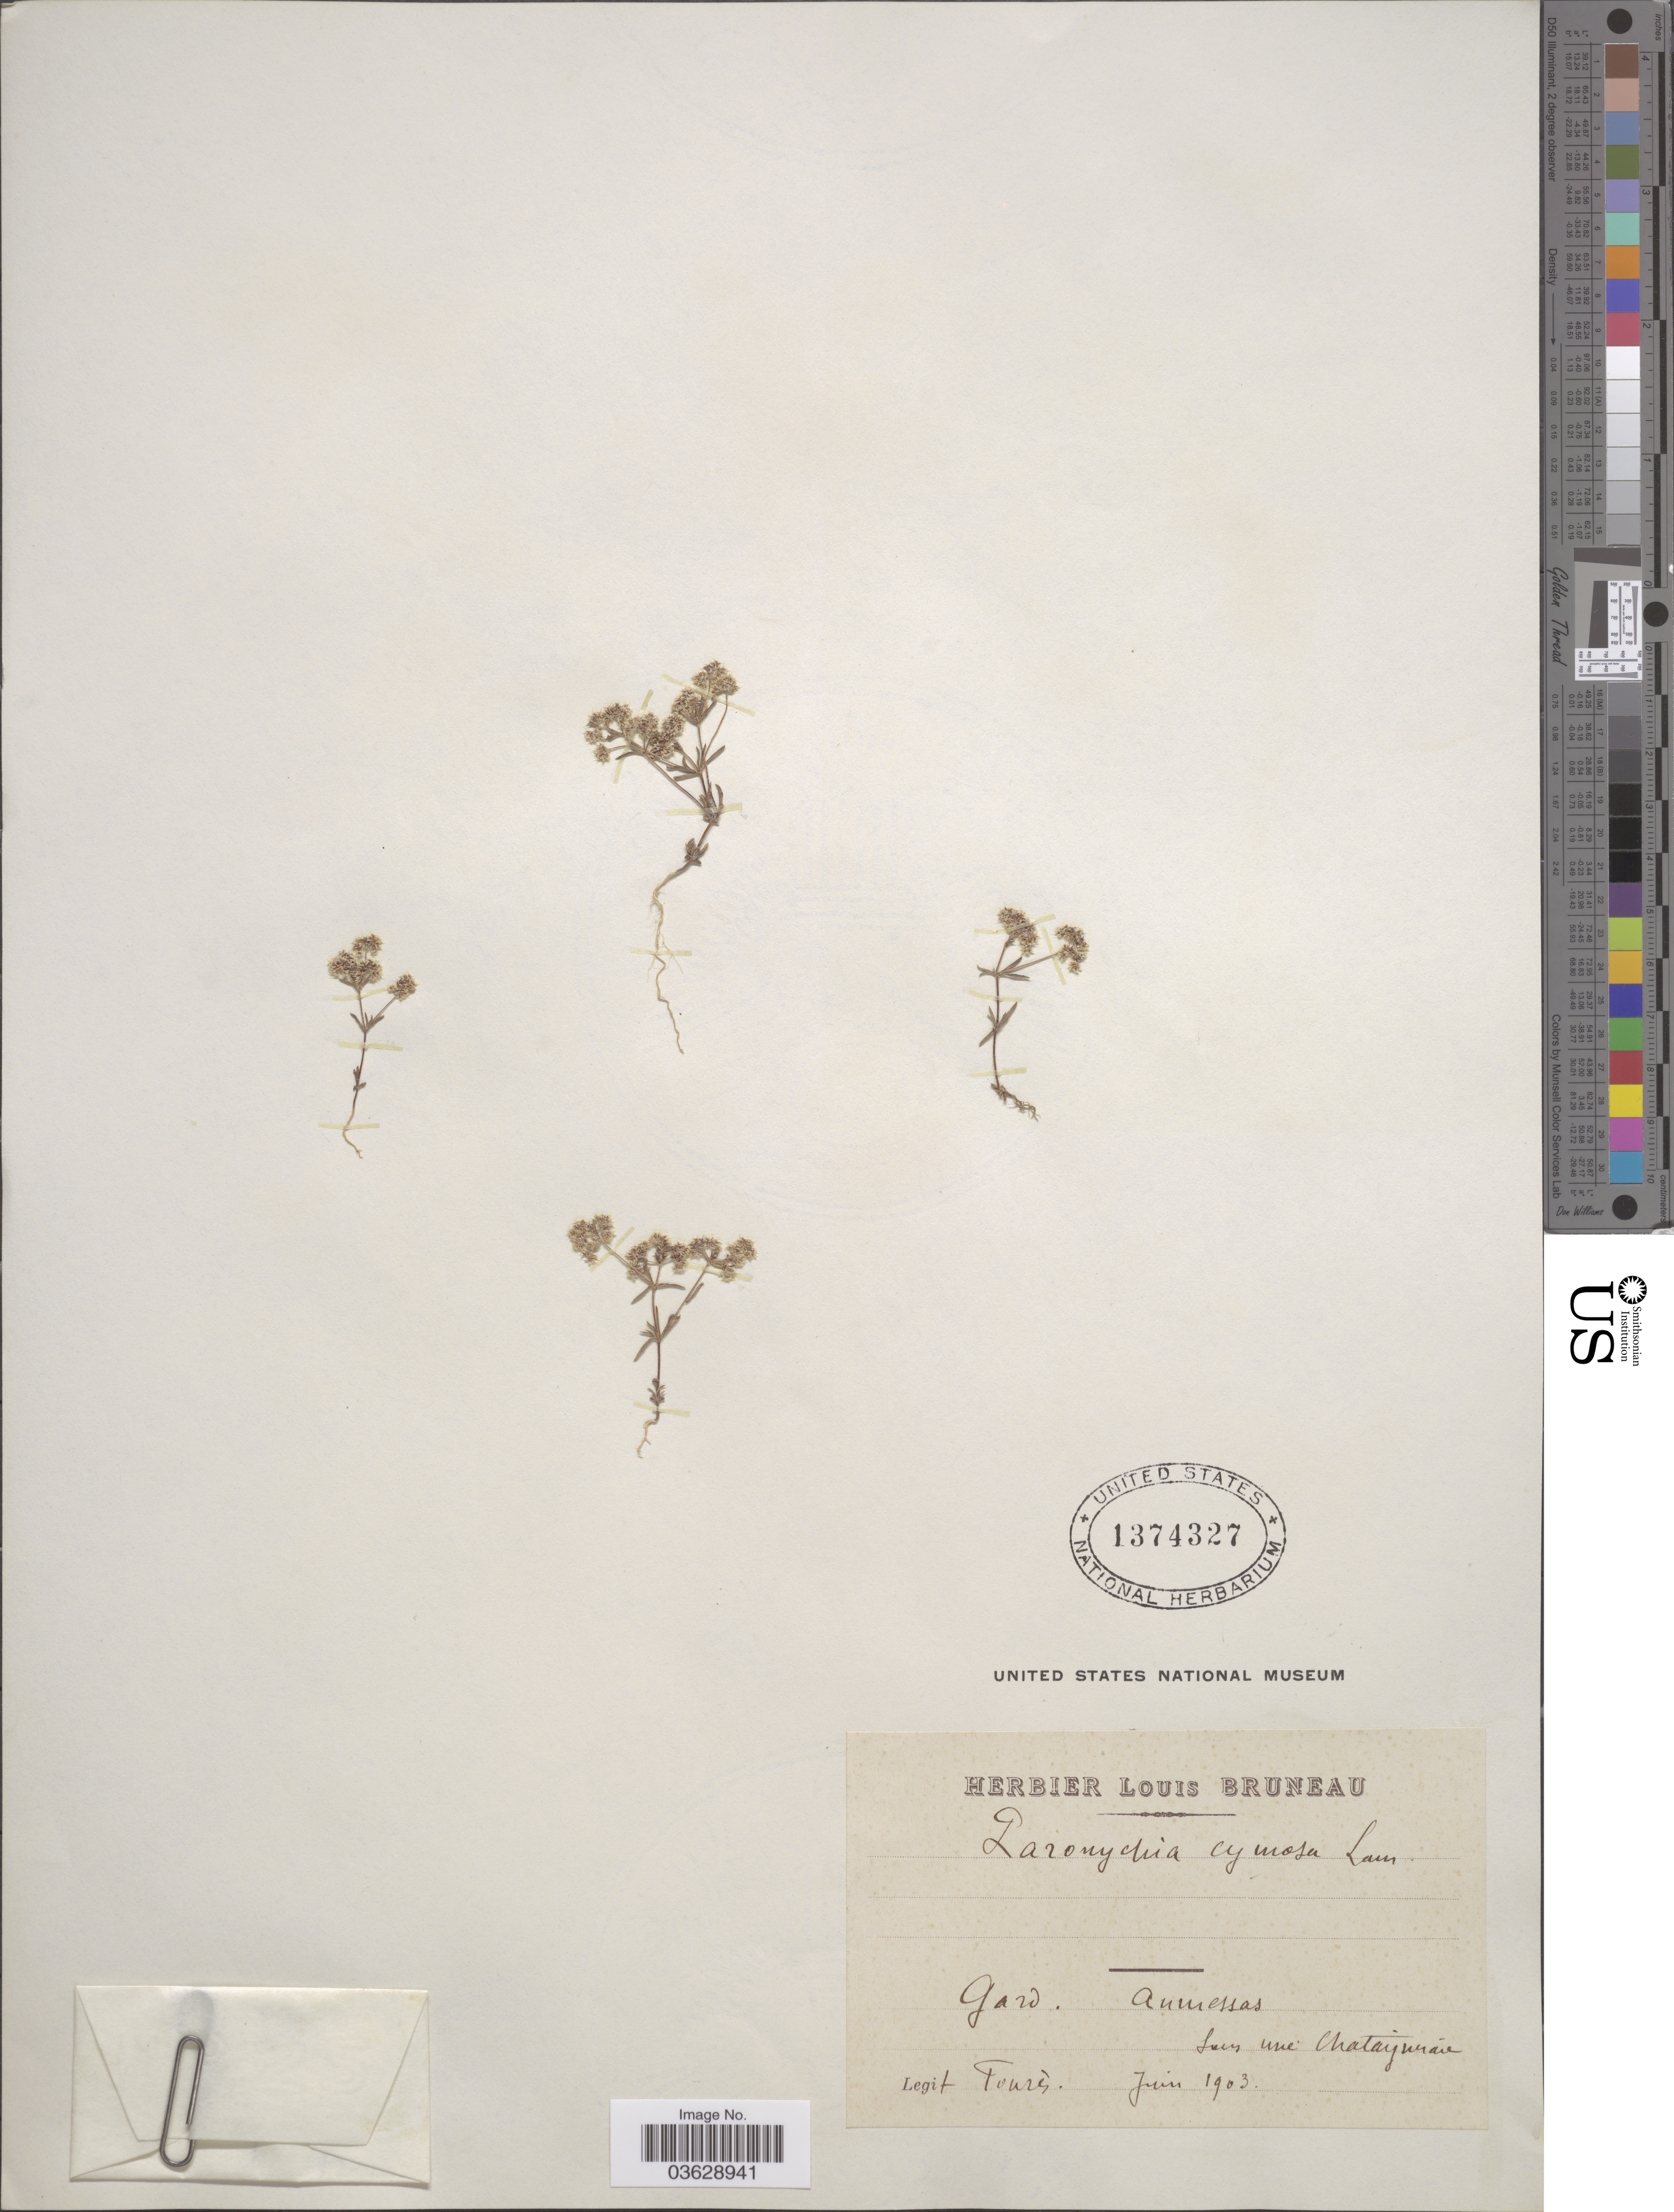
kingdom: Plantae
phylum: Tracheophyta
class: Magnoliopsida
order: Caryophyllales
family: Caryophyllaceae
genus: Chaetonychia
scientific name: Chaetonychia cymosa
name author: (L.) Sweet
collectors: -. Foures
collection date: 1903-06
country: France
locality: Gard. Aumessas. Luis [interpreted] une Chataigneraie.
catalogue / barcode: US 1374327